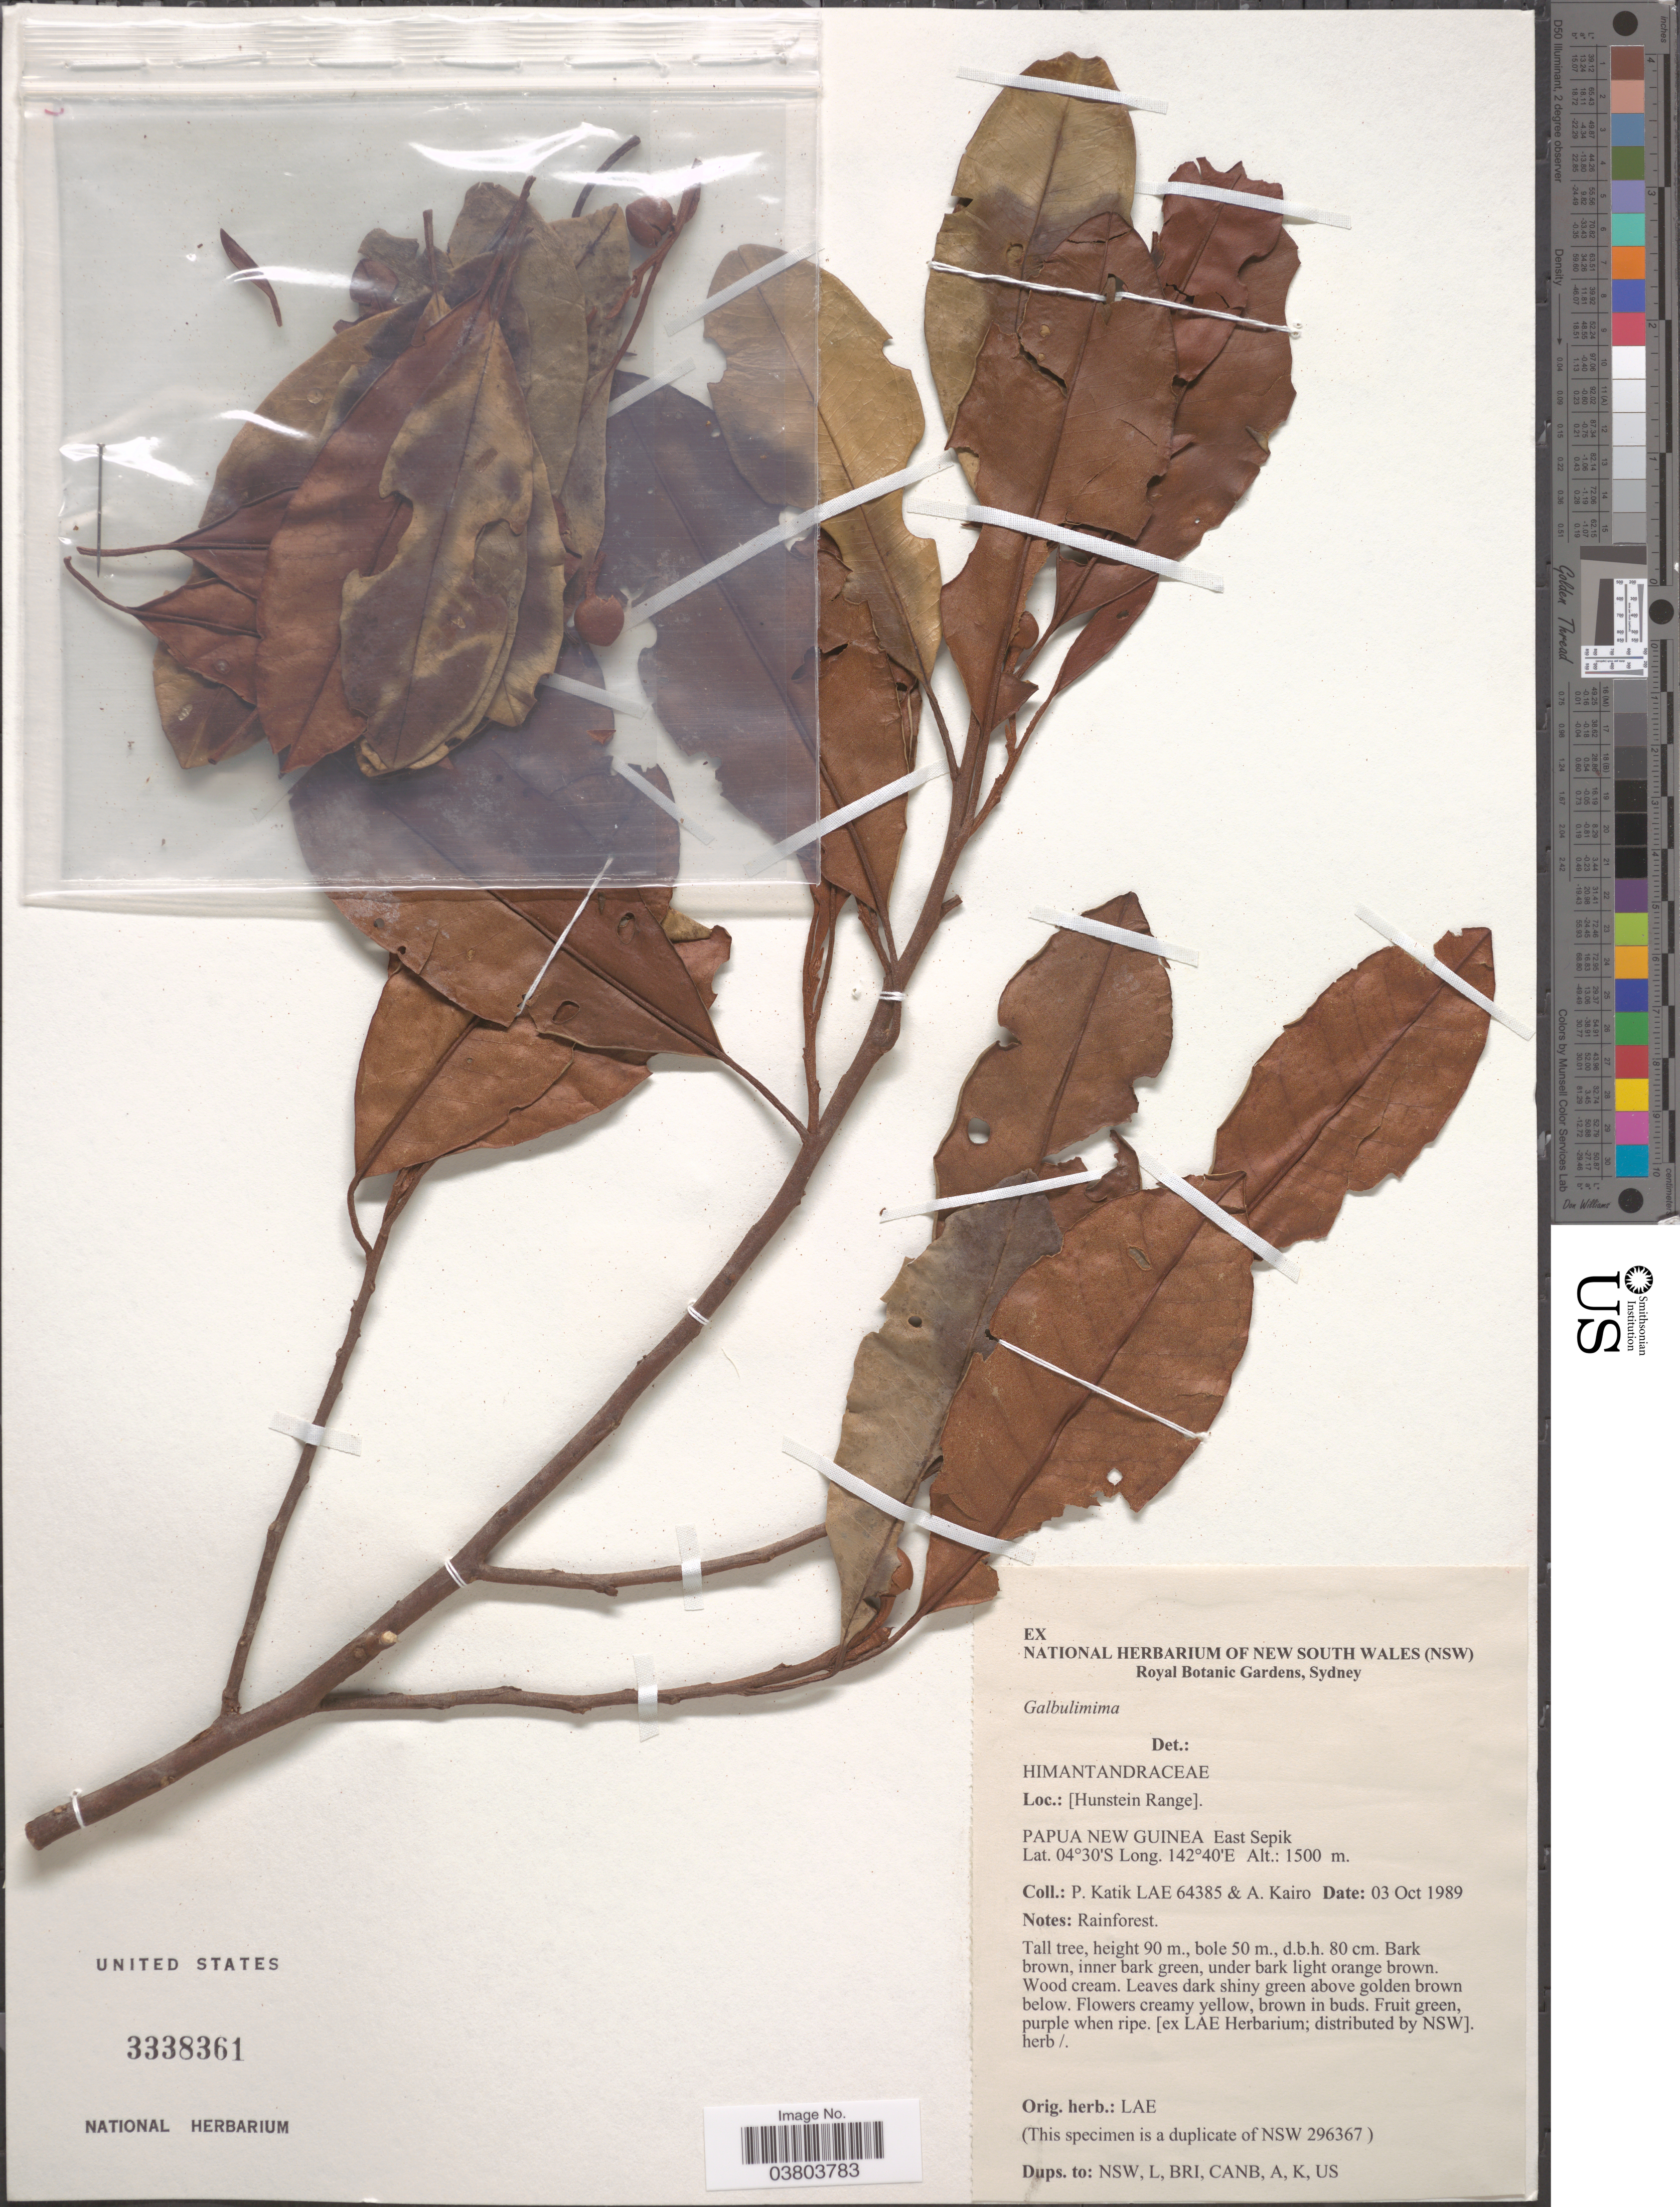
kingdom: Plantae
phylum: Tracheophyta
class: Magnoliopsida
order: Magnoliales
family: Himantandraceae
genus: Galbulimima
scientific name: Galbulimima sp.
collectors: P. Katik & A. Kairo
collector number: LAE 64385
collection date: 1989-10-03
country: Papua New Guinea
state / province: East Sepik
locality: Hunstein Range.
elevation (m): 1500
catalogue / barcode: US 3338361